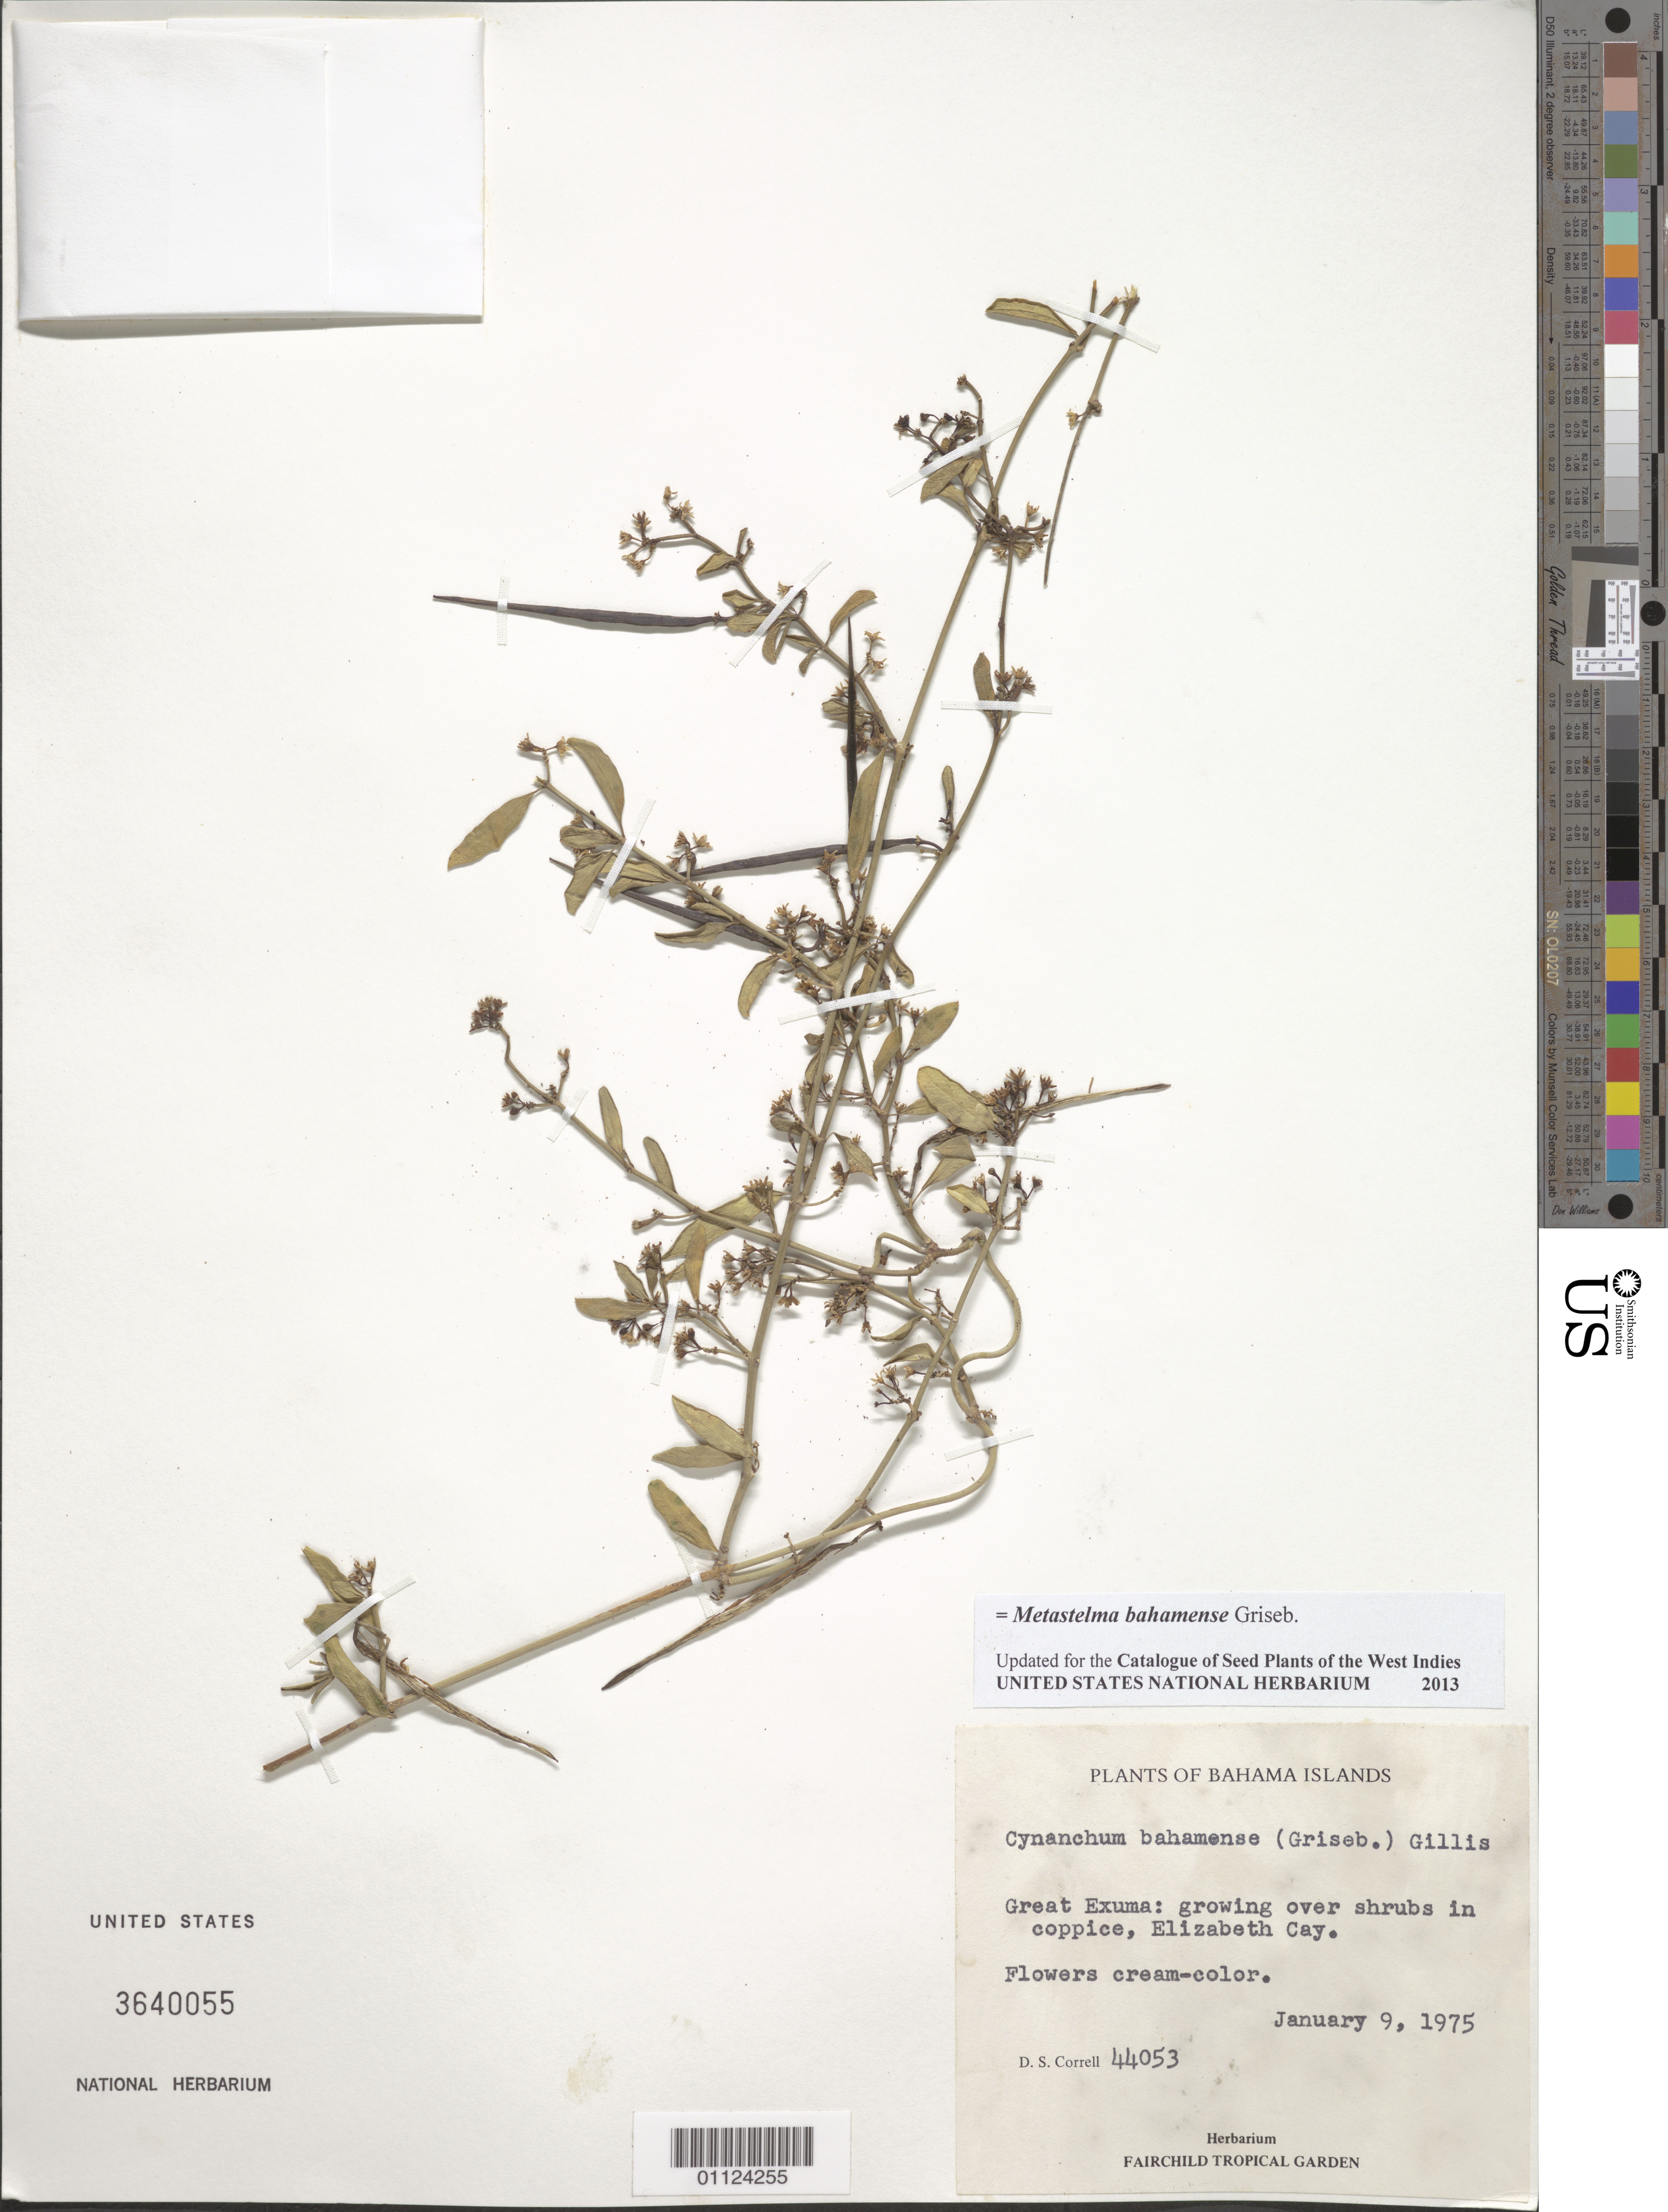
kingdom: Plantae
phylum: Tracheophyta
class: Magnoliopsida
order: Gentianales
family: Apocynaceae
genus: Metastelma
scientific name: Metastelma bahamense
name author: Griseb.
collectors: D. S. Correll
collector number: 44053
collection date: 1975-01-09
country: Bahamas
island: Great Exuma I.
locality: Elizabeth Cay.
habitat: In coppice.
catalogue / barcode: US 3640055